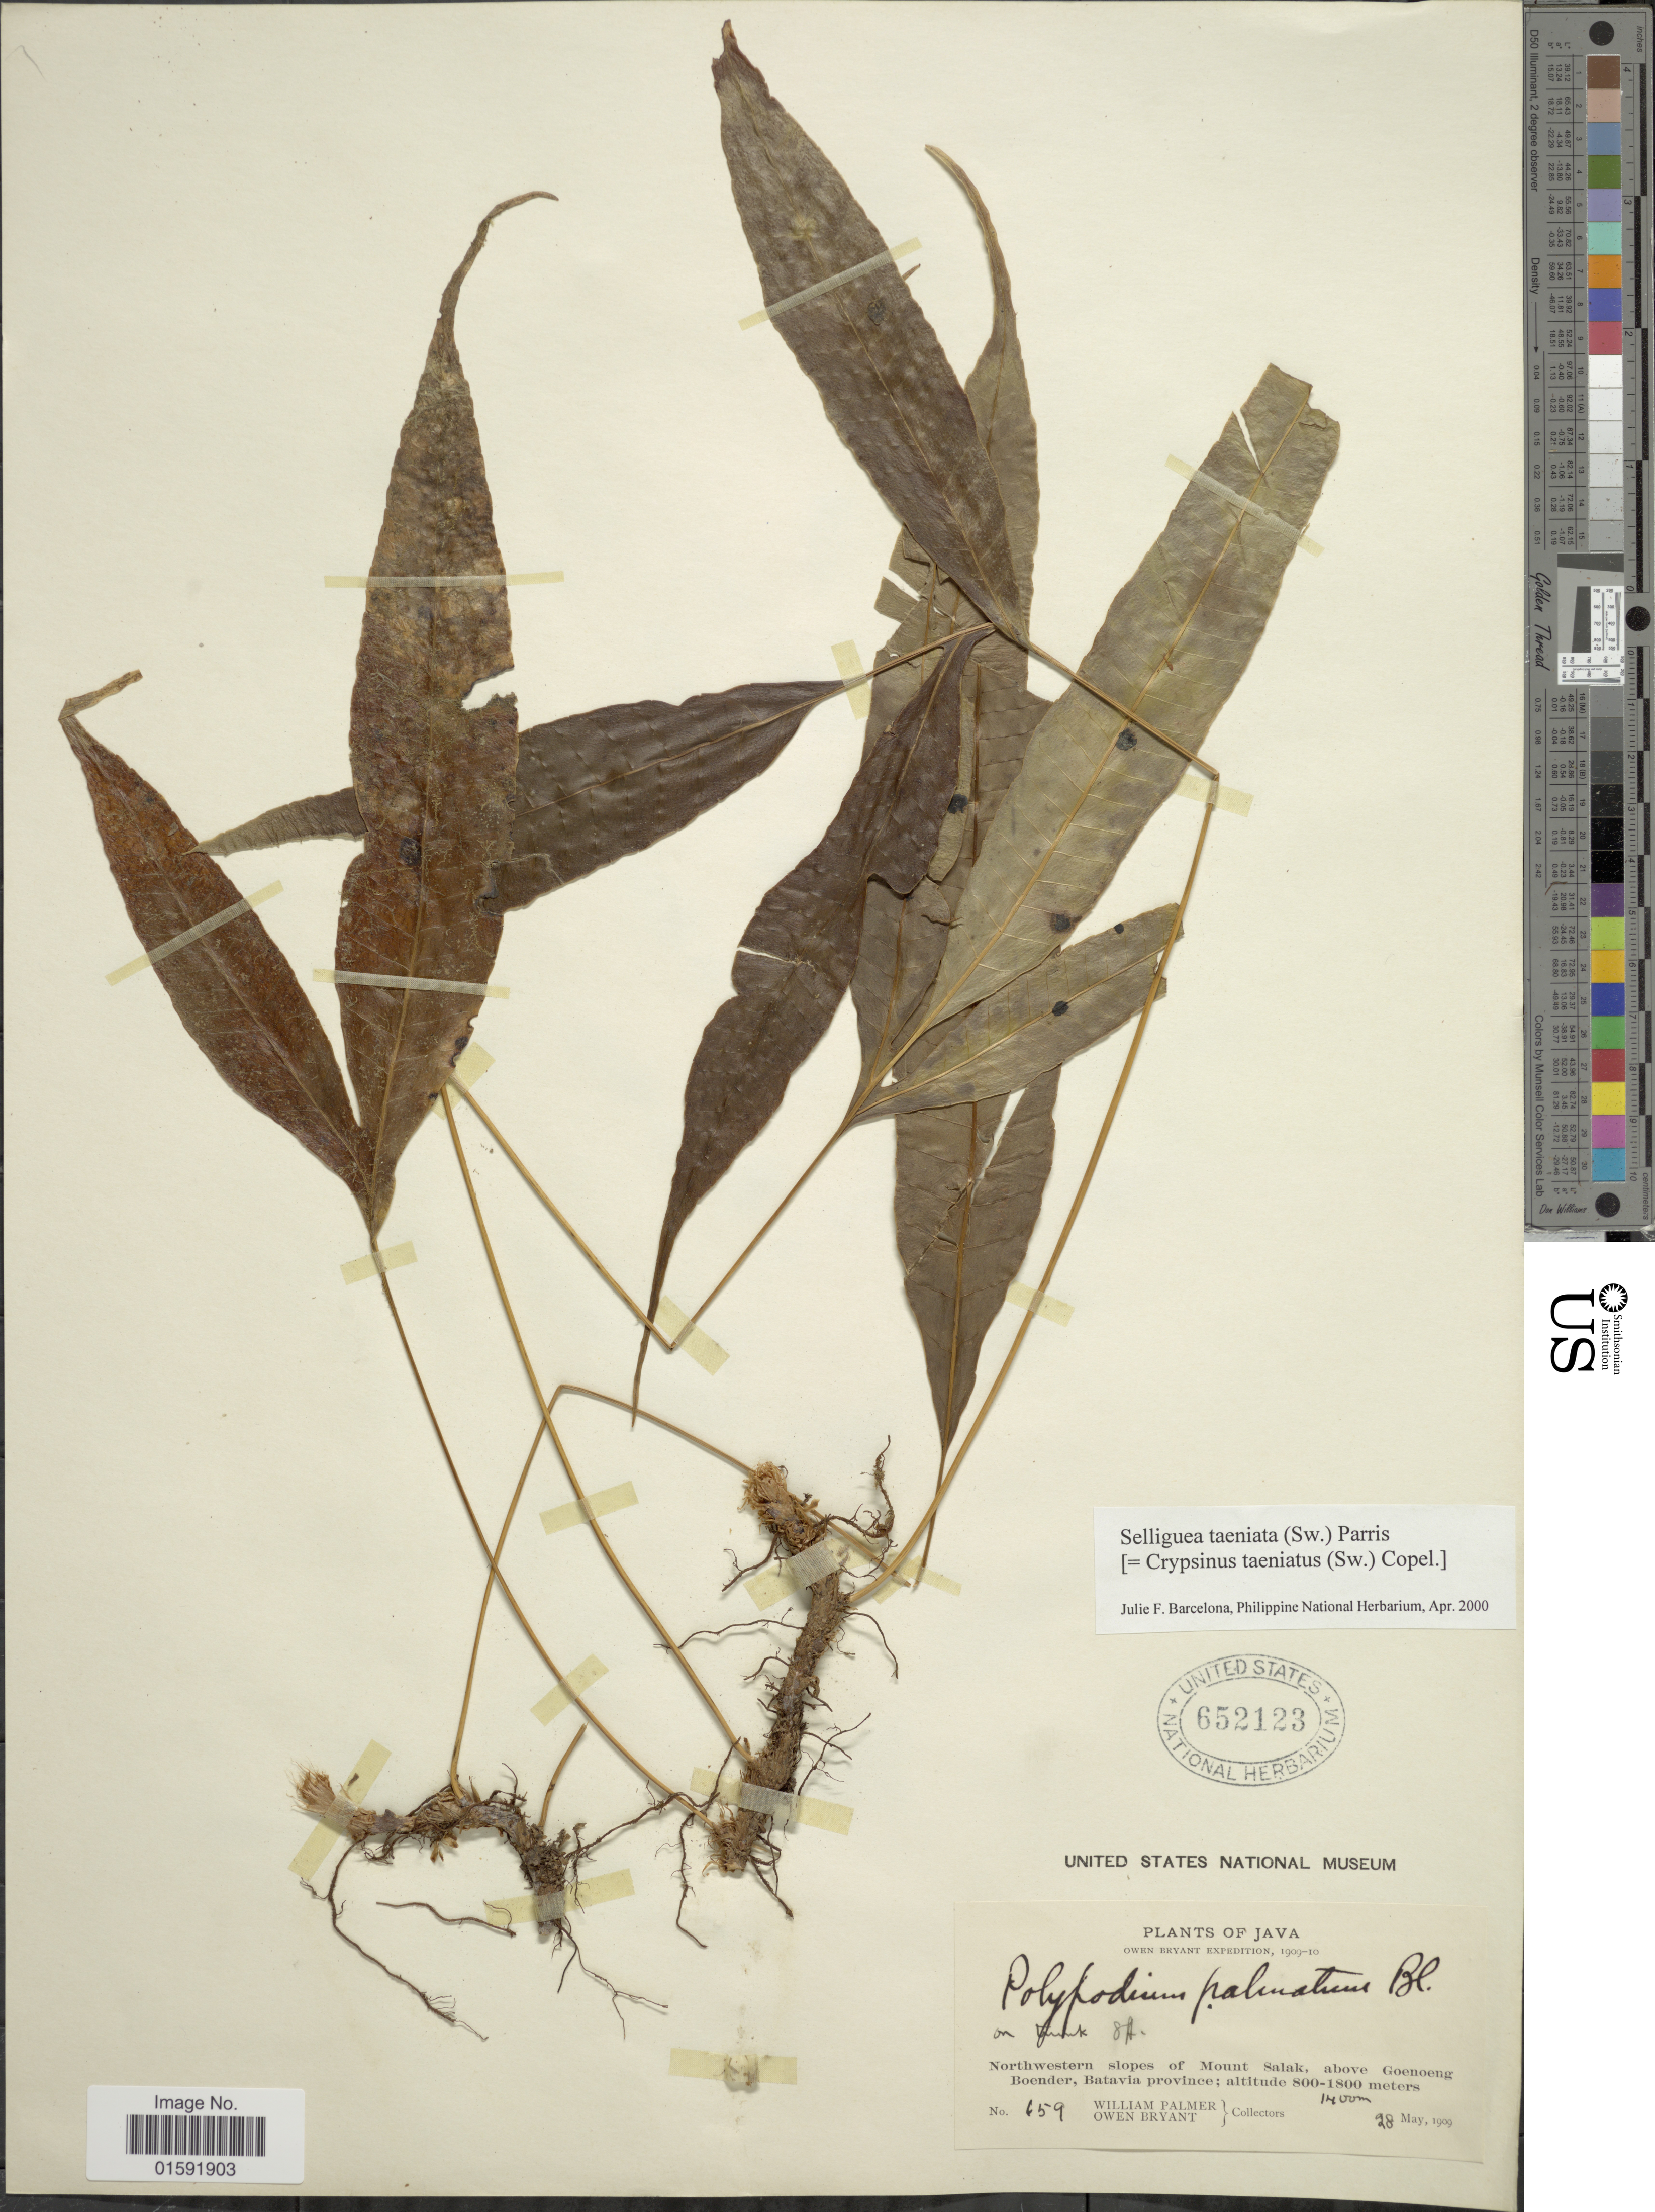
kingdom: Plantae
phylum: Tracheophyta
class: Polypodiopsida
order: Polypodiales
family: Polypodiaceae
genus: Selliguea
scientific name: Selliguea taeniata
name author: Parris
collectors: W. Palmer & O. Bryant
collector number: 659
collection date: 1909-05-28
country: Indonesia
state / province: Java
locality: Northwestern slopes of Mount Salak, above Goenoeng Boender, Batavia Province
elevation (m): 1400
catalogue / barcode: US 652123